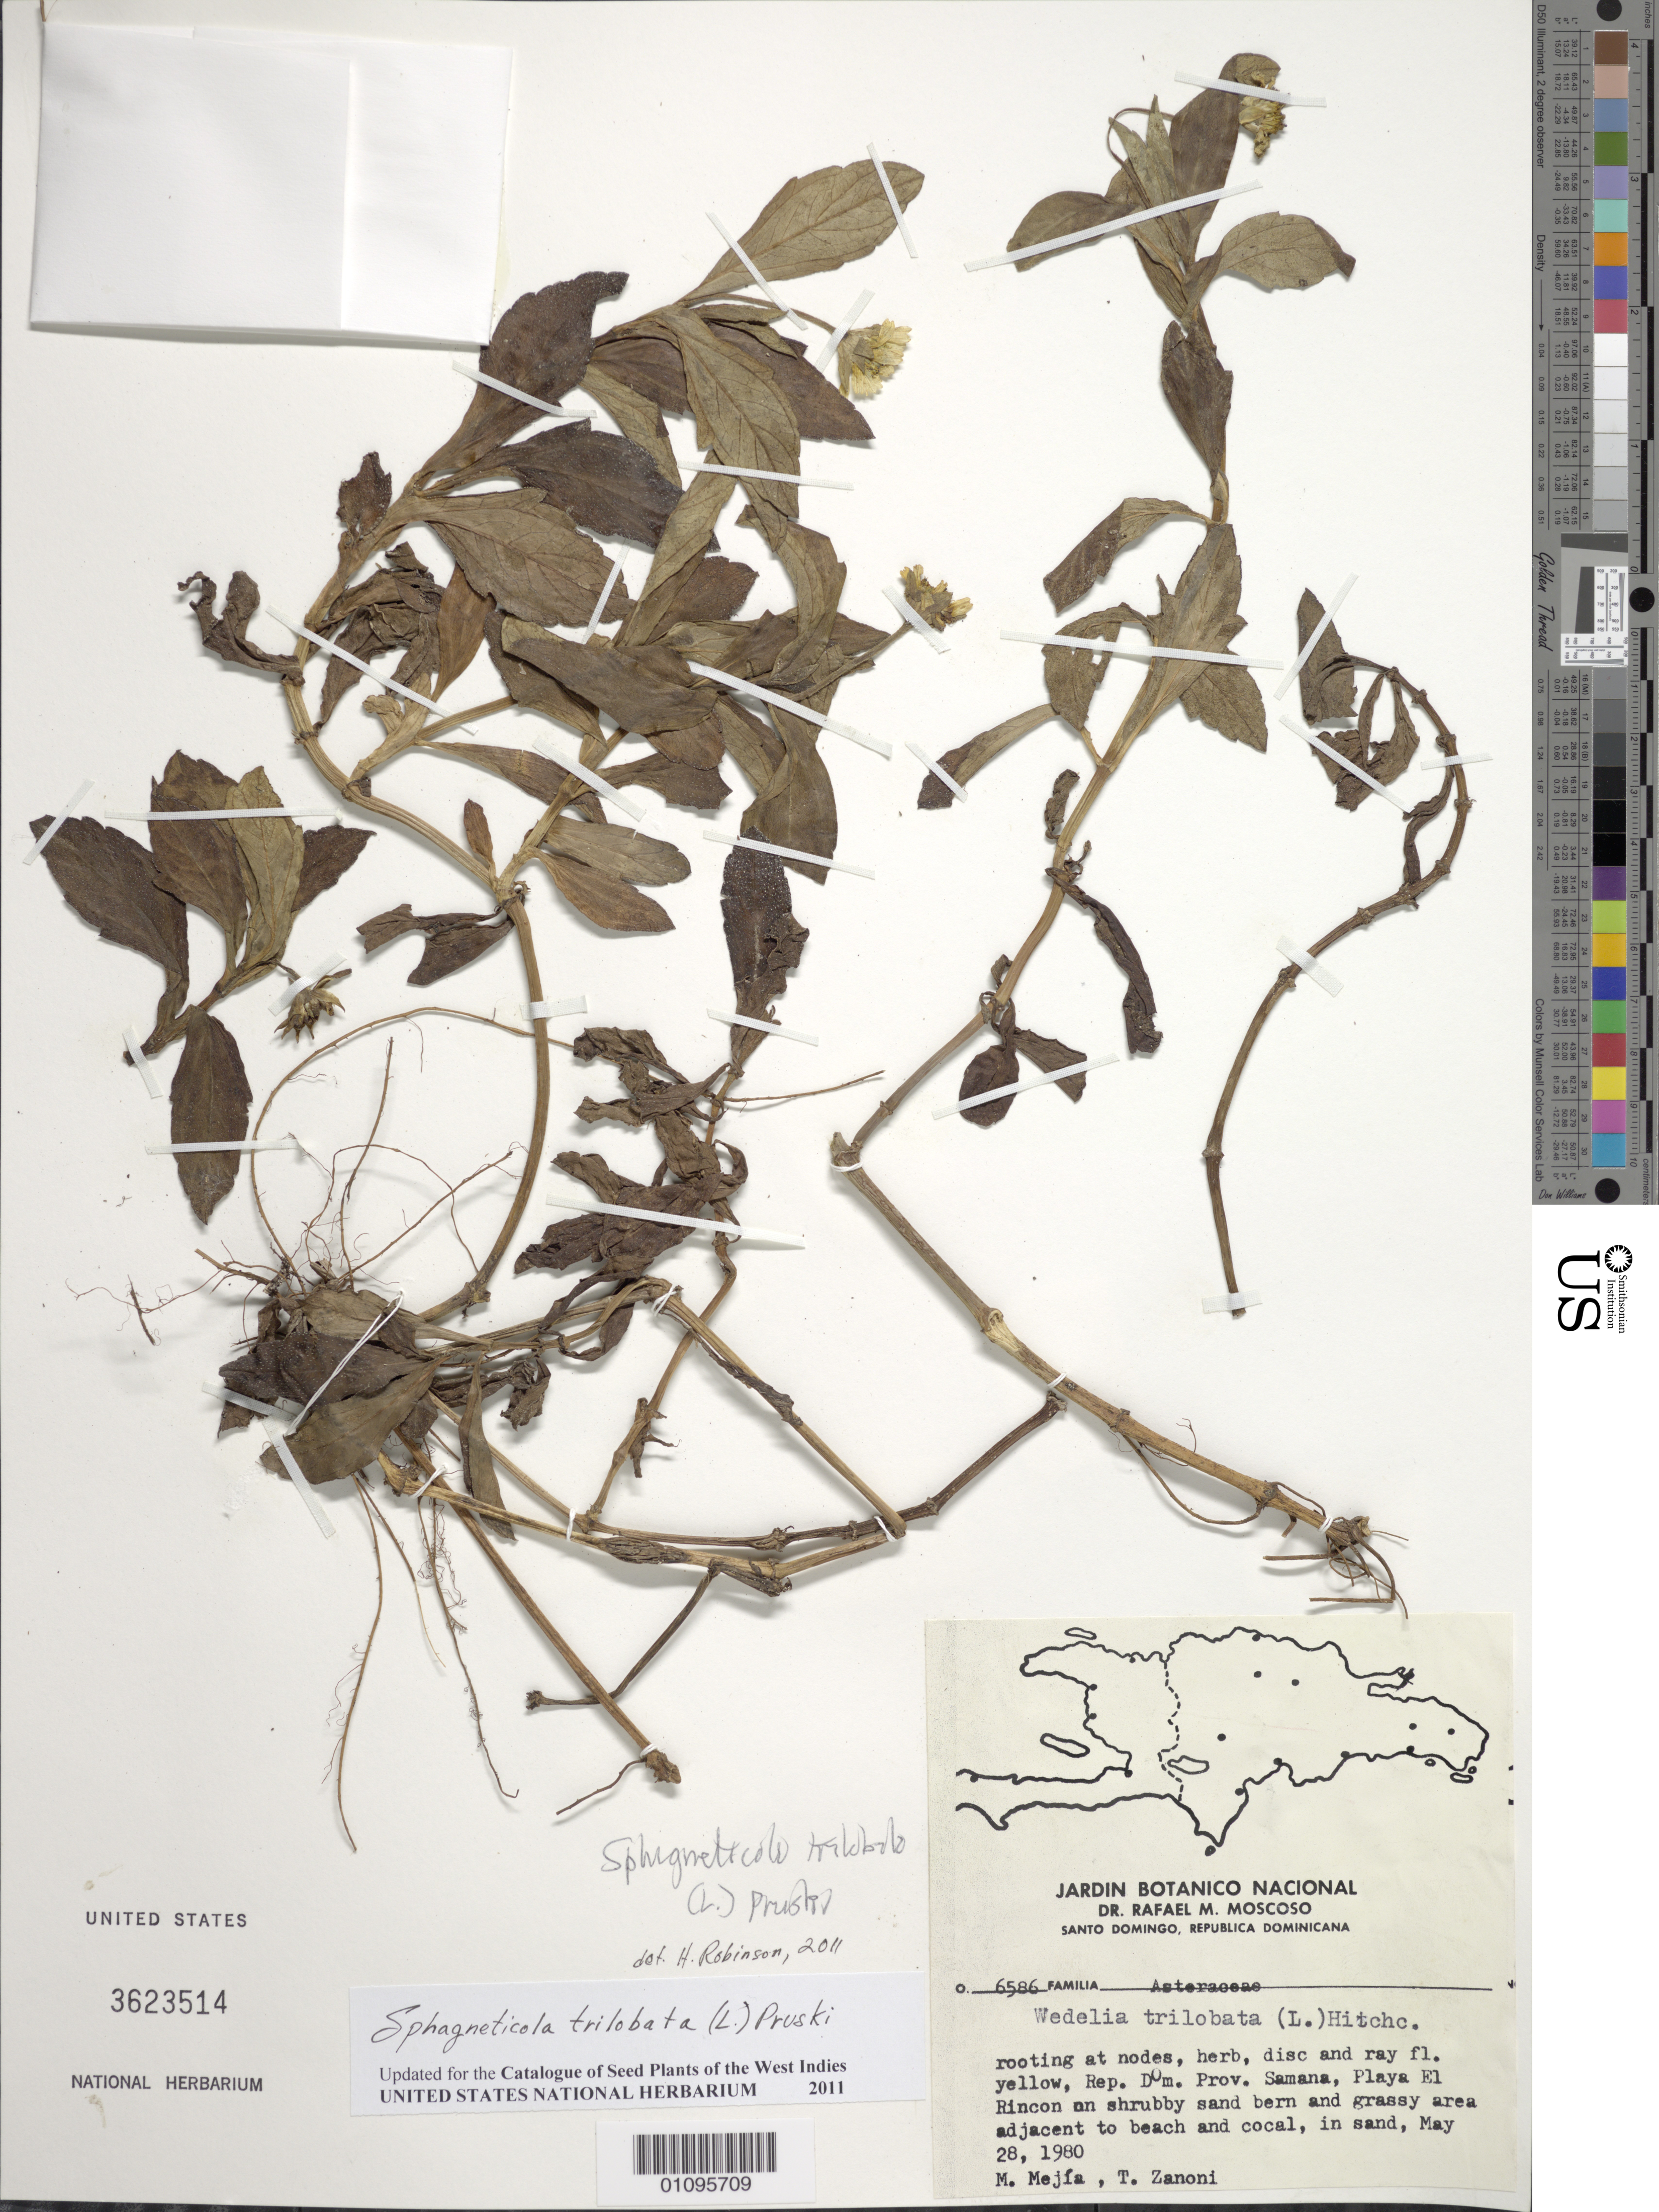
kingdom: Plantae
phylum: Tracheophyta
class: Magnoliopsida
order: Asterales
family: Asteraceae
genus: Sphagneticola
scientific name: Sphagneticola trilobata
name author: (L.) Pruski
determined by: Robinson, Harold E., (US)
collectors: M. Mejia & T. A. Zanoni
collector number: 6586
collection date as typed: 28 May 1980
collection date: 1980-05-28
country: Dominican Republic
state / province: Samana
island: Hispaniola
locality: Playa El Rincon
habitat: On shrubby sand berm and grassy area adjacent to beach and cocal, in sand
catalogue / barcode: US 3623514